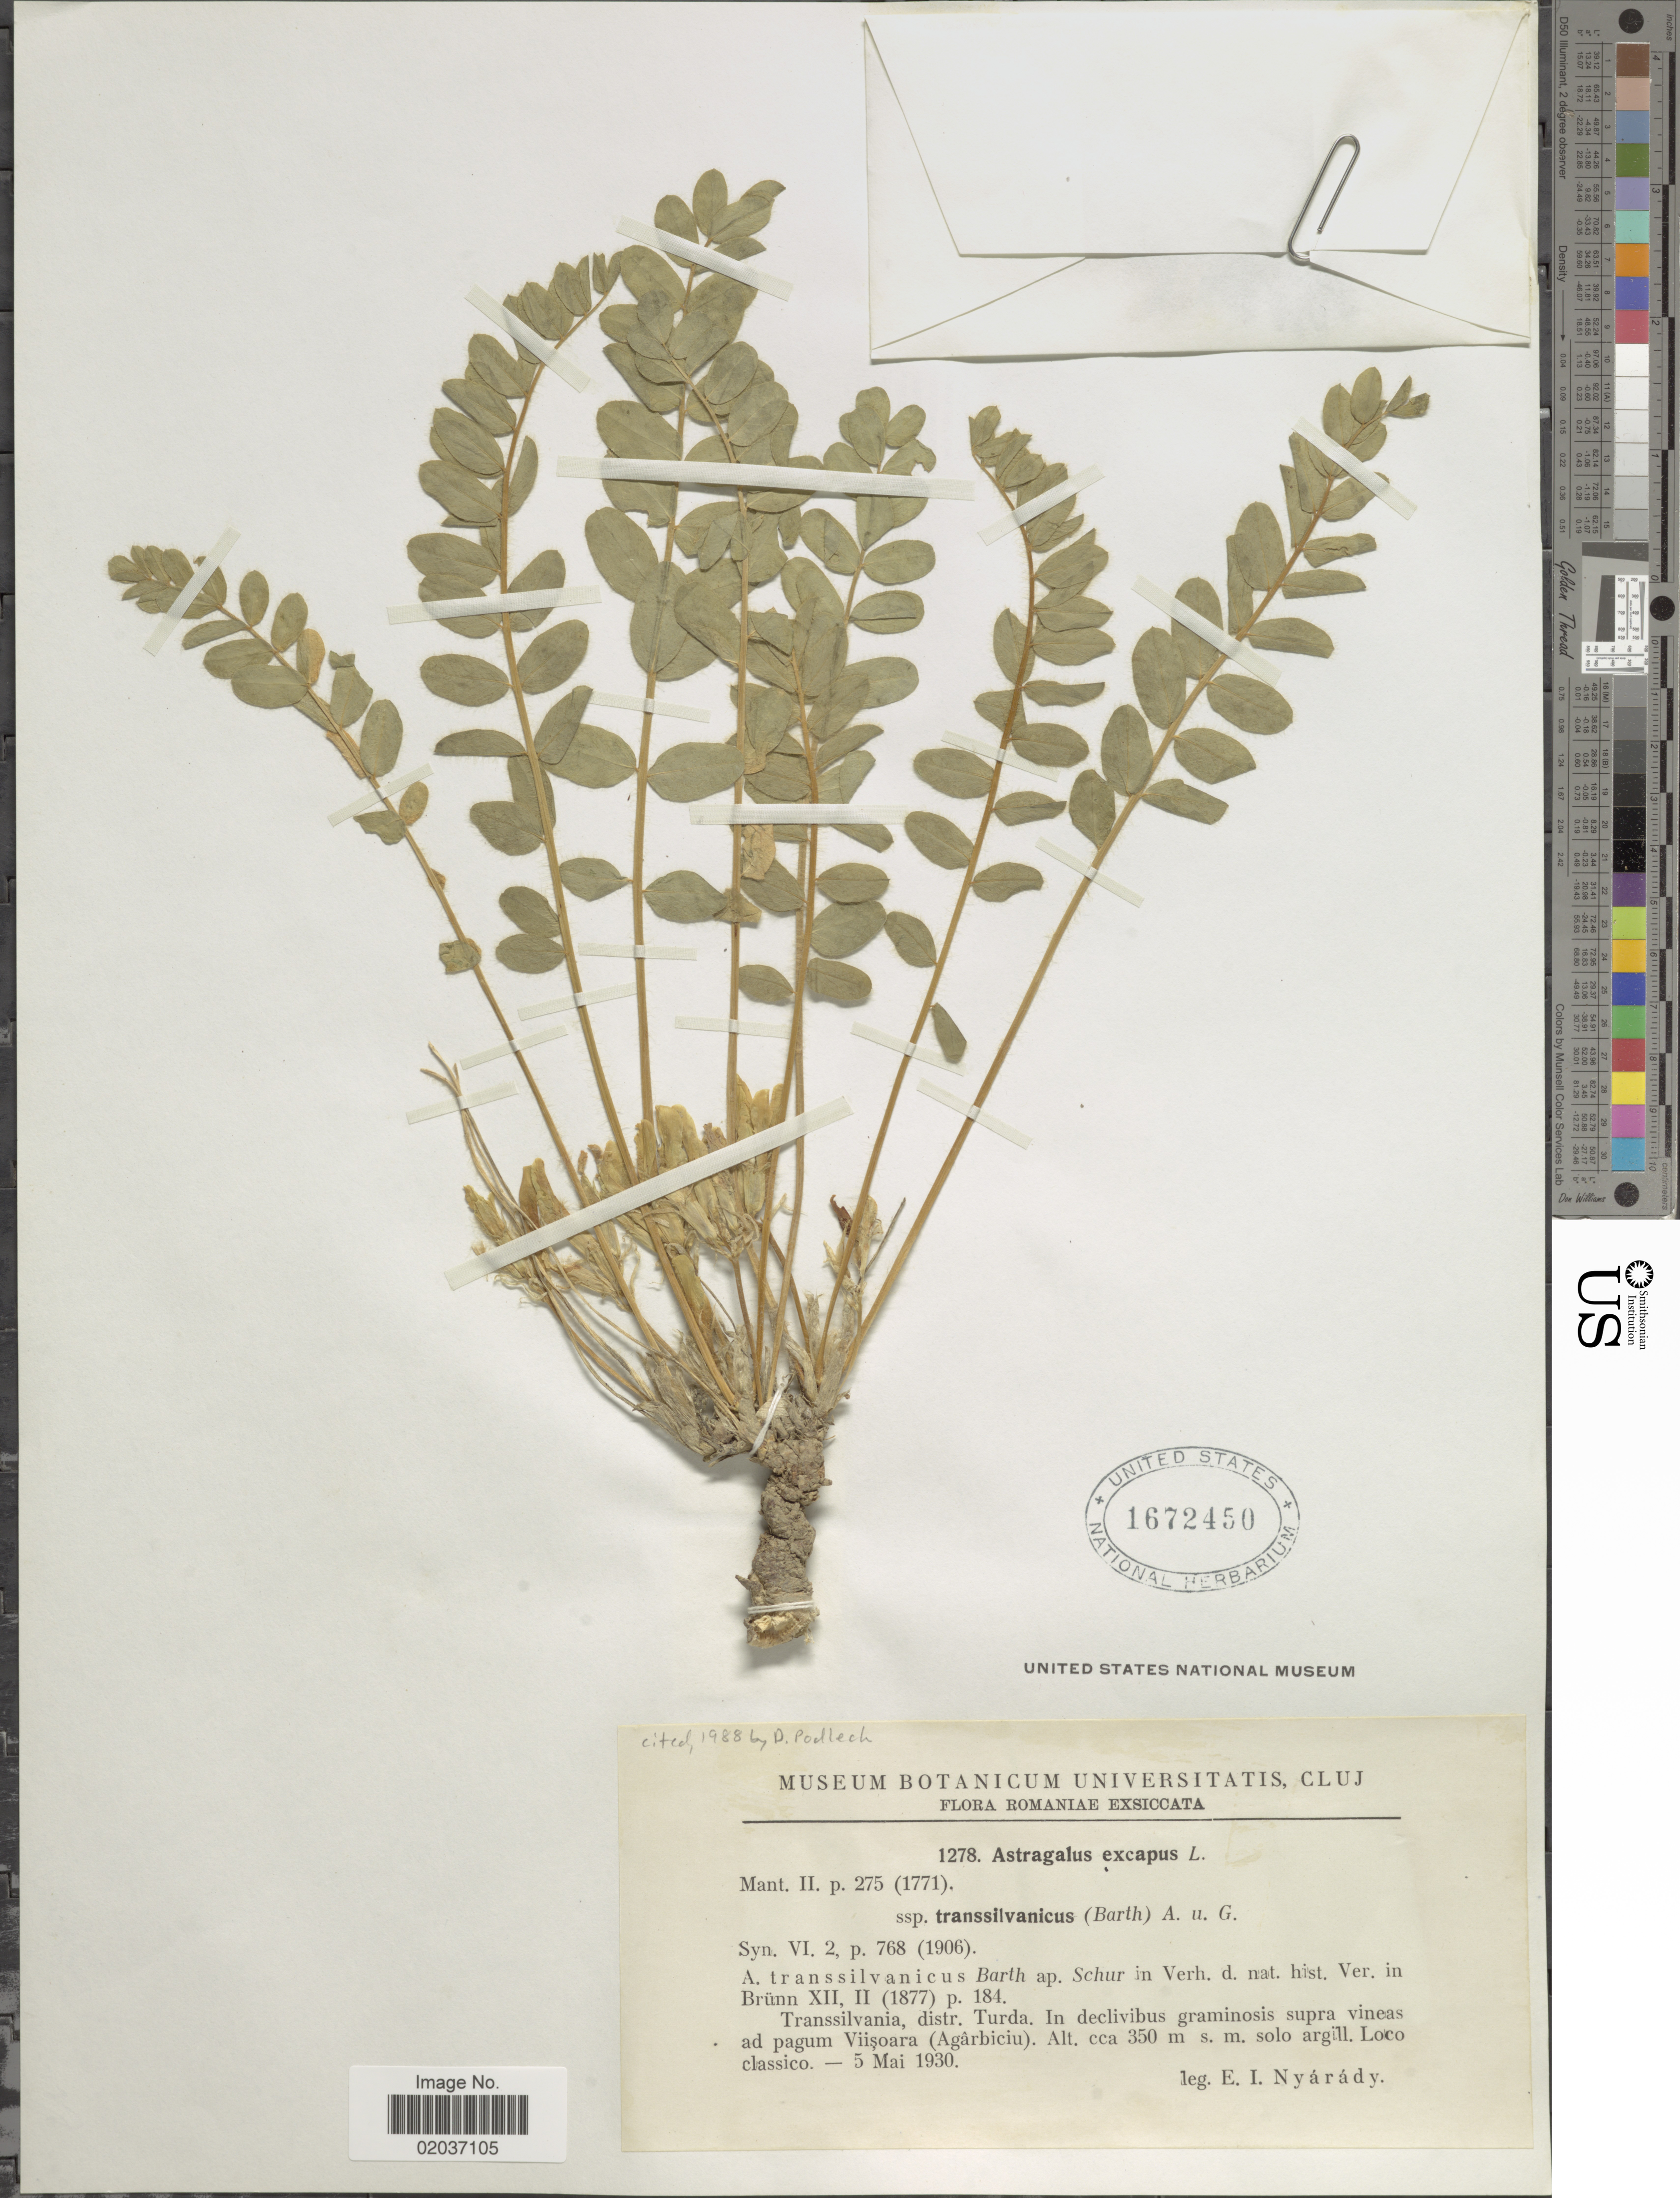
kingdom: Plantae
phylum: Tracheophyta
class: Magnoliopsida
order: Fabales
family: Fabaceae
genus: Astragalus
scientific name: Astragalus exscapus subsp. transsilvanicus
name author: (Schur) Nyár.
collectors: E. Nyárády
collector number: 1278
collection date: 1930-05-05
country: Romania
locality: Transsilvania, distr. Turda. In declivibus graminosis supra vineas ad pagum Viisoara (Agarbiciu).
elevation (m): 350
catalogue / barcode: US 1672450